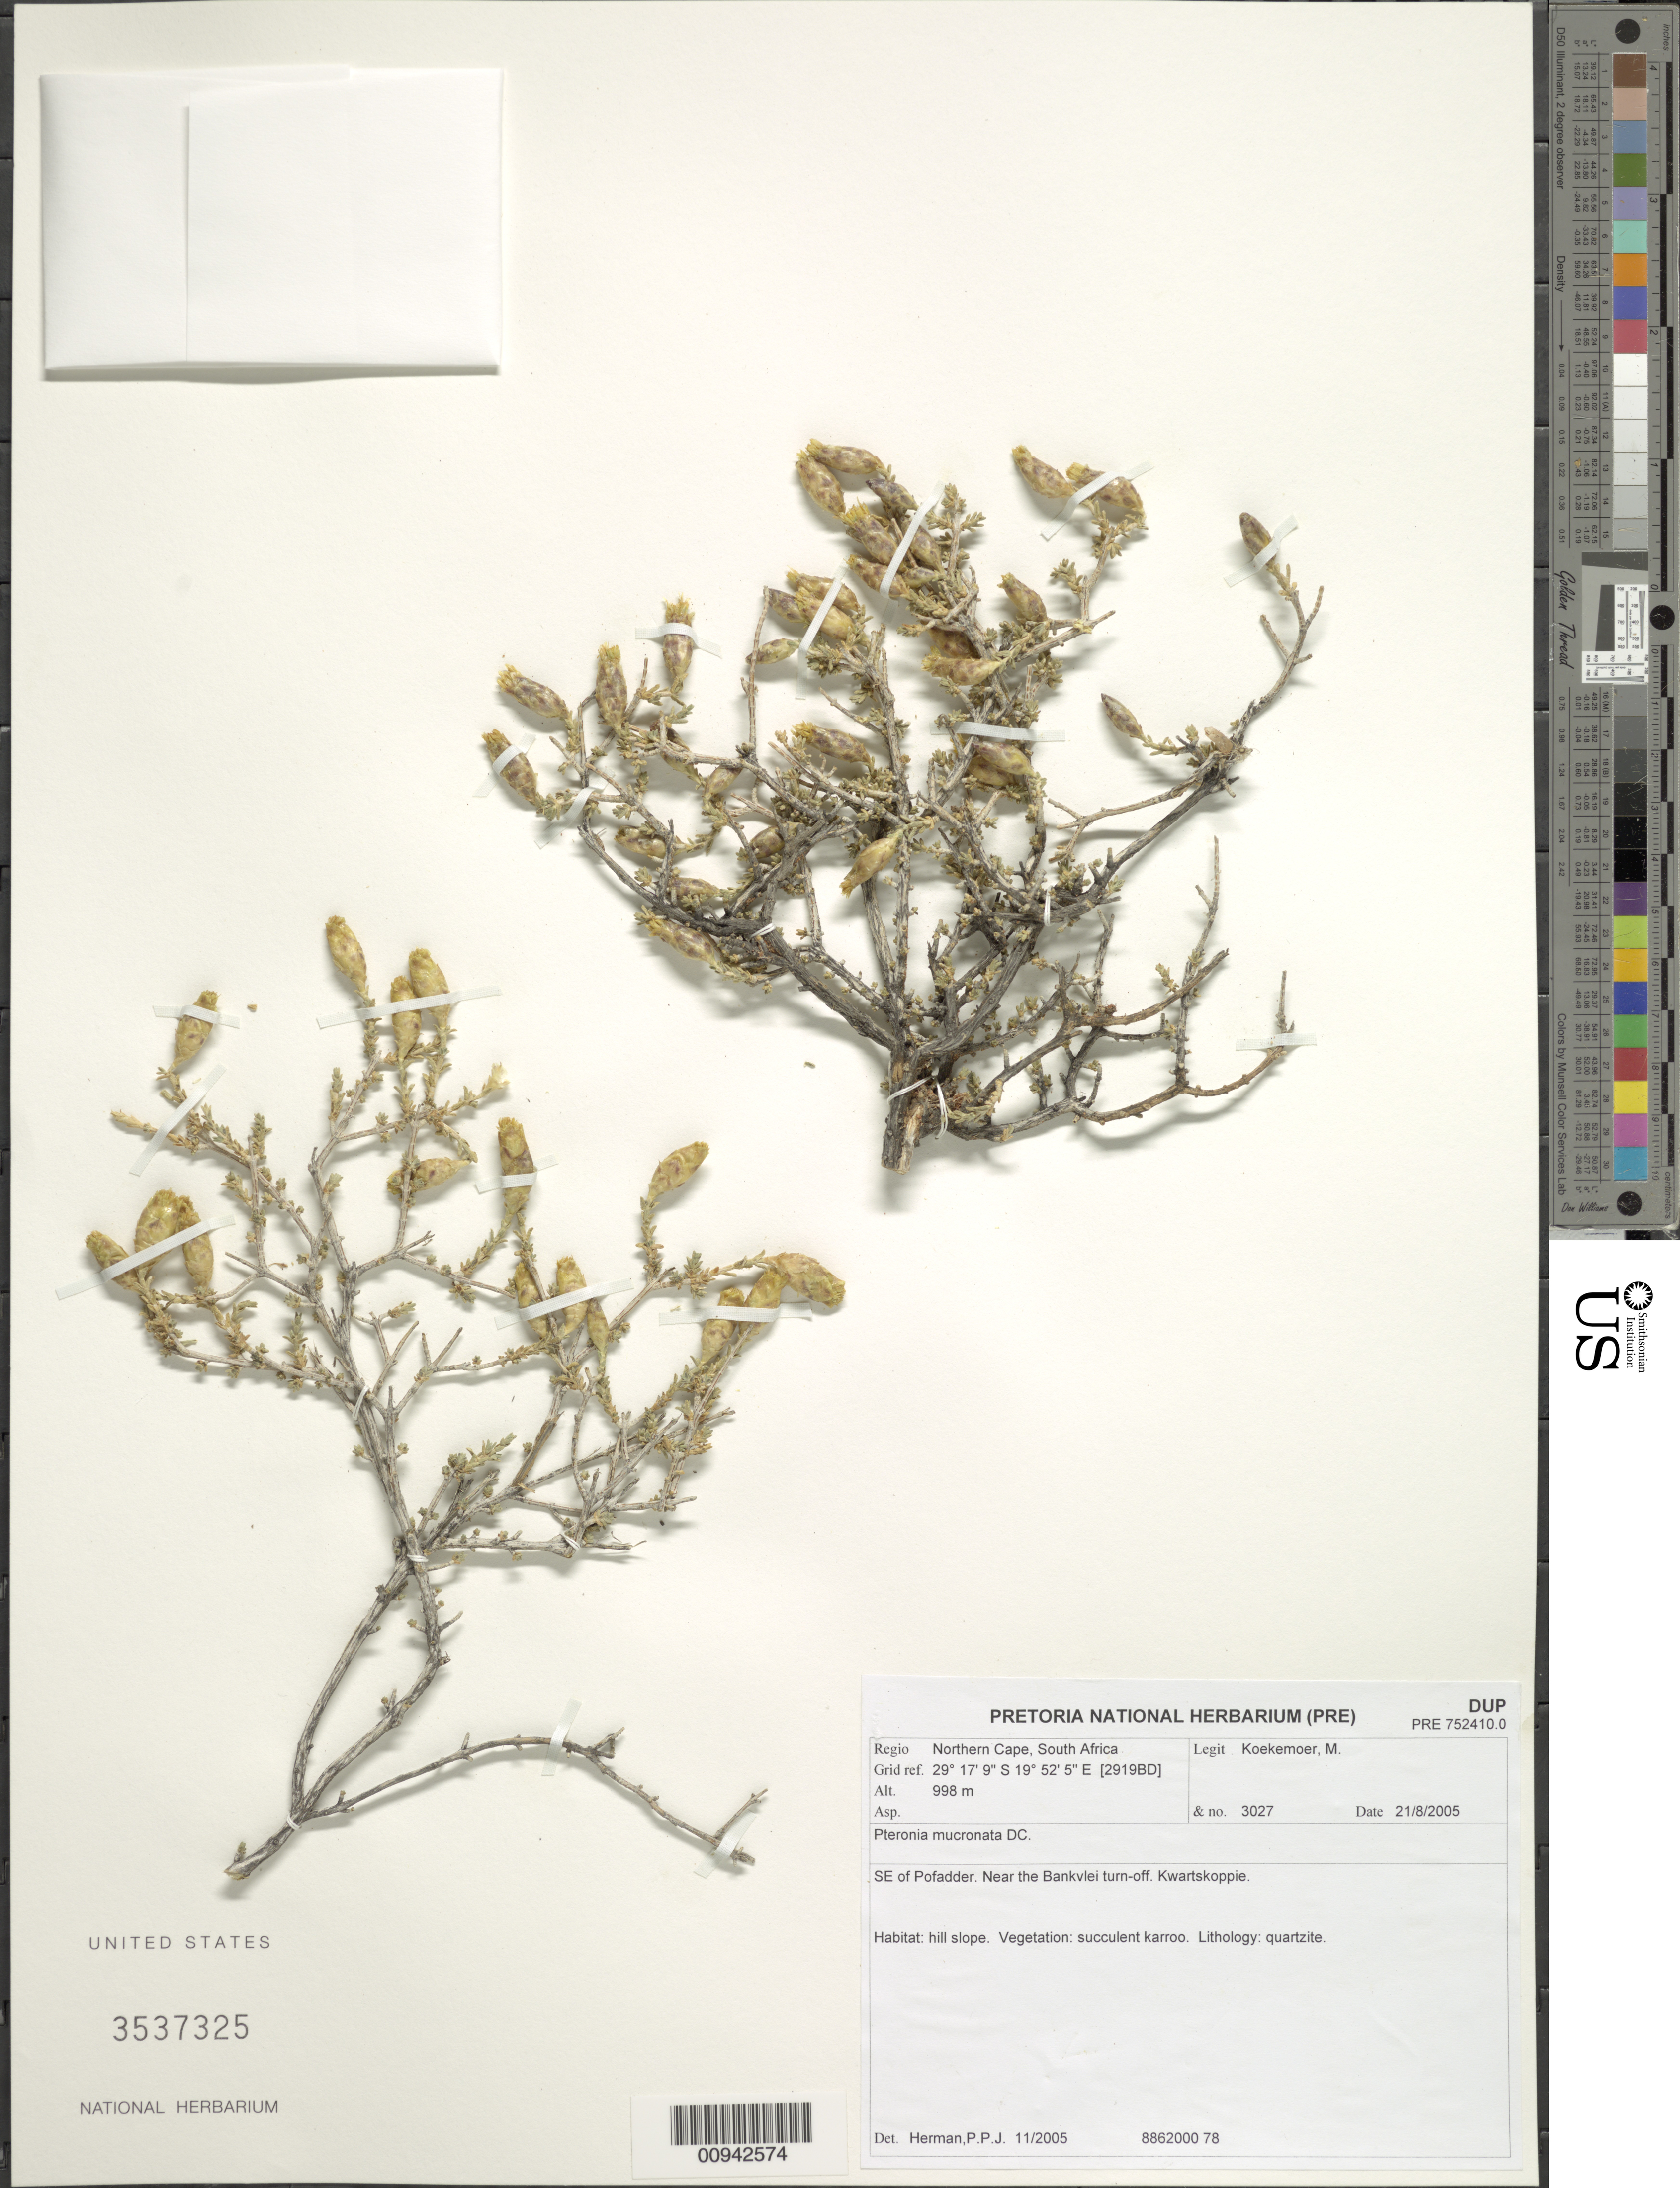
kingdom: Plantae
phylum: Tracheophyta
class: Magnoliopsida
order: Asterales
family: Asteraceae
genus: Pteronia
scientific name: Pteronia mucronata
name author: DC.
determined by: Herman, P. P. J.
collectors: M. Koekemoer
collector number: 3027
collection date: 2005-08-21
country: South Africa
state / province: Northern Cape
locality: Pofadder, SE of, near Bankvlei turn-off. Kwartskoppie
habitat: Hill slope. Vegetation: succlent karroo. Quartzite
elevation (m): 998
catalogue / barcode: US 3537325